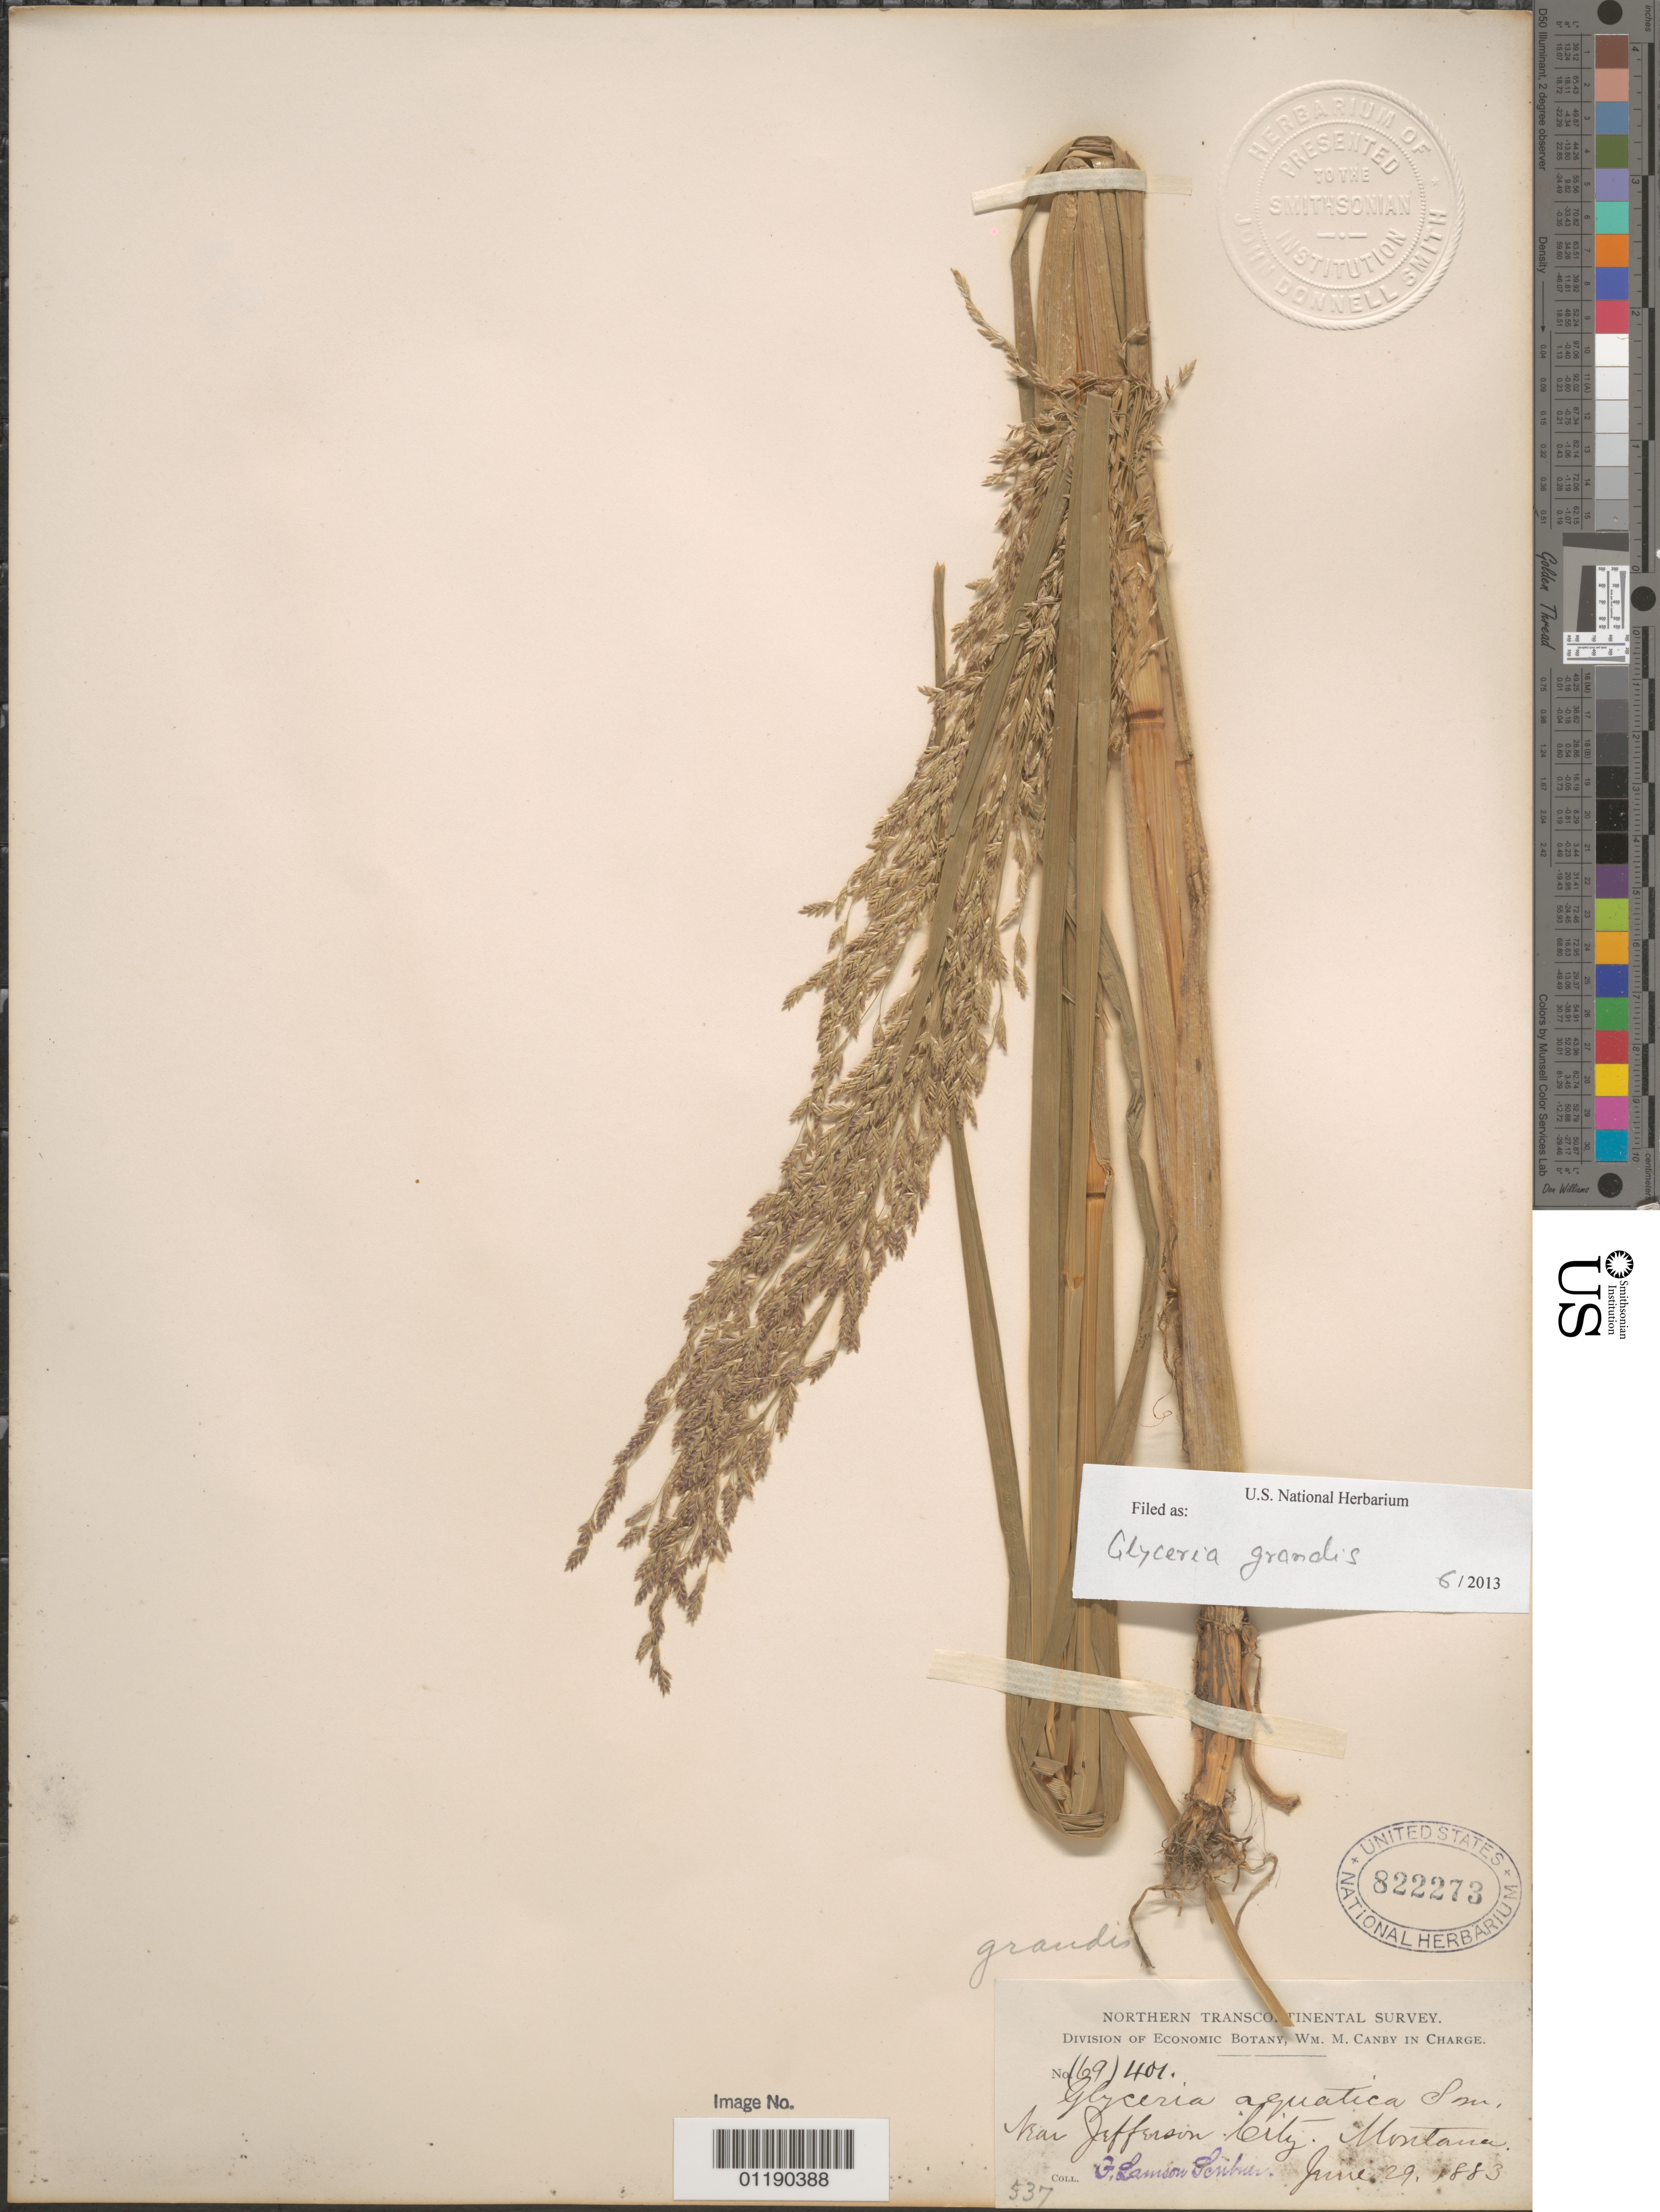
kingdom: Plantae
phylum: Tracheophyta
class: Liliopsida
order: Poales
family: Poaceae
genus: Glyceria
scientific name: Glyceria grandis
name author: S. Watson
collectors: F. L. Scribner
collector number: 404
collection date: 1883-06-29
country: United States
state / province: Montana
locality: Near Jefferson City.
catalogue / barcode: US 822273